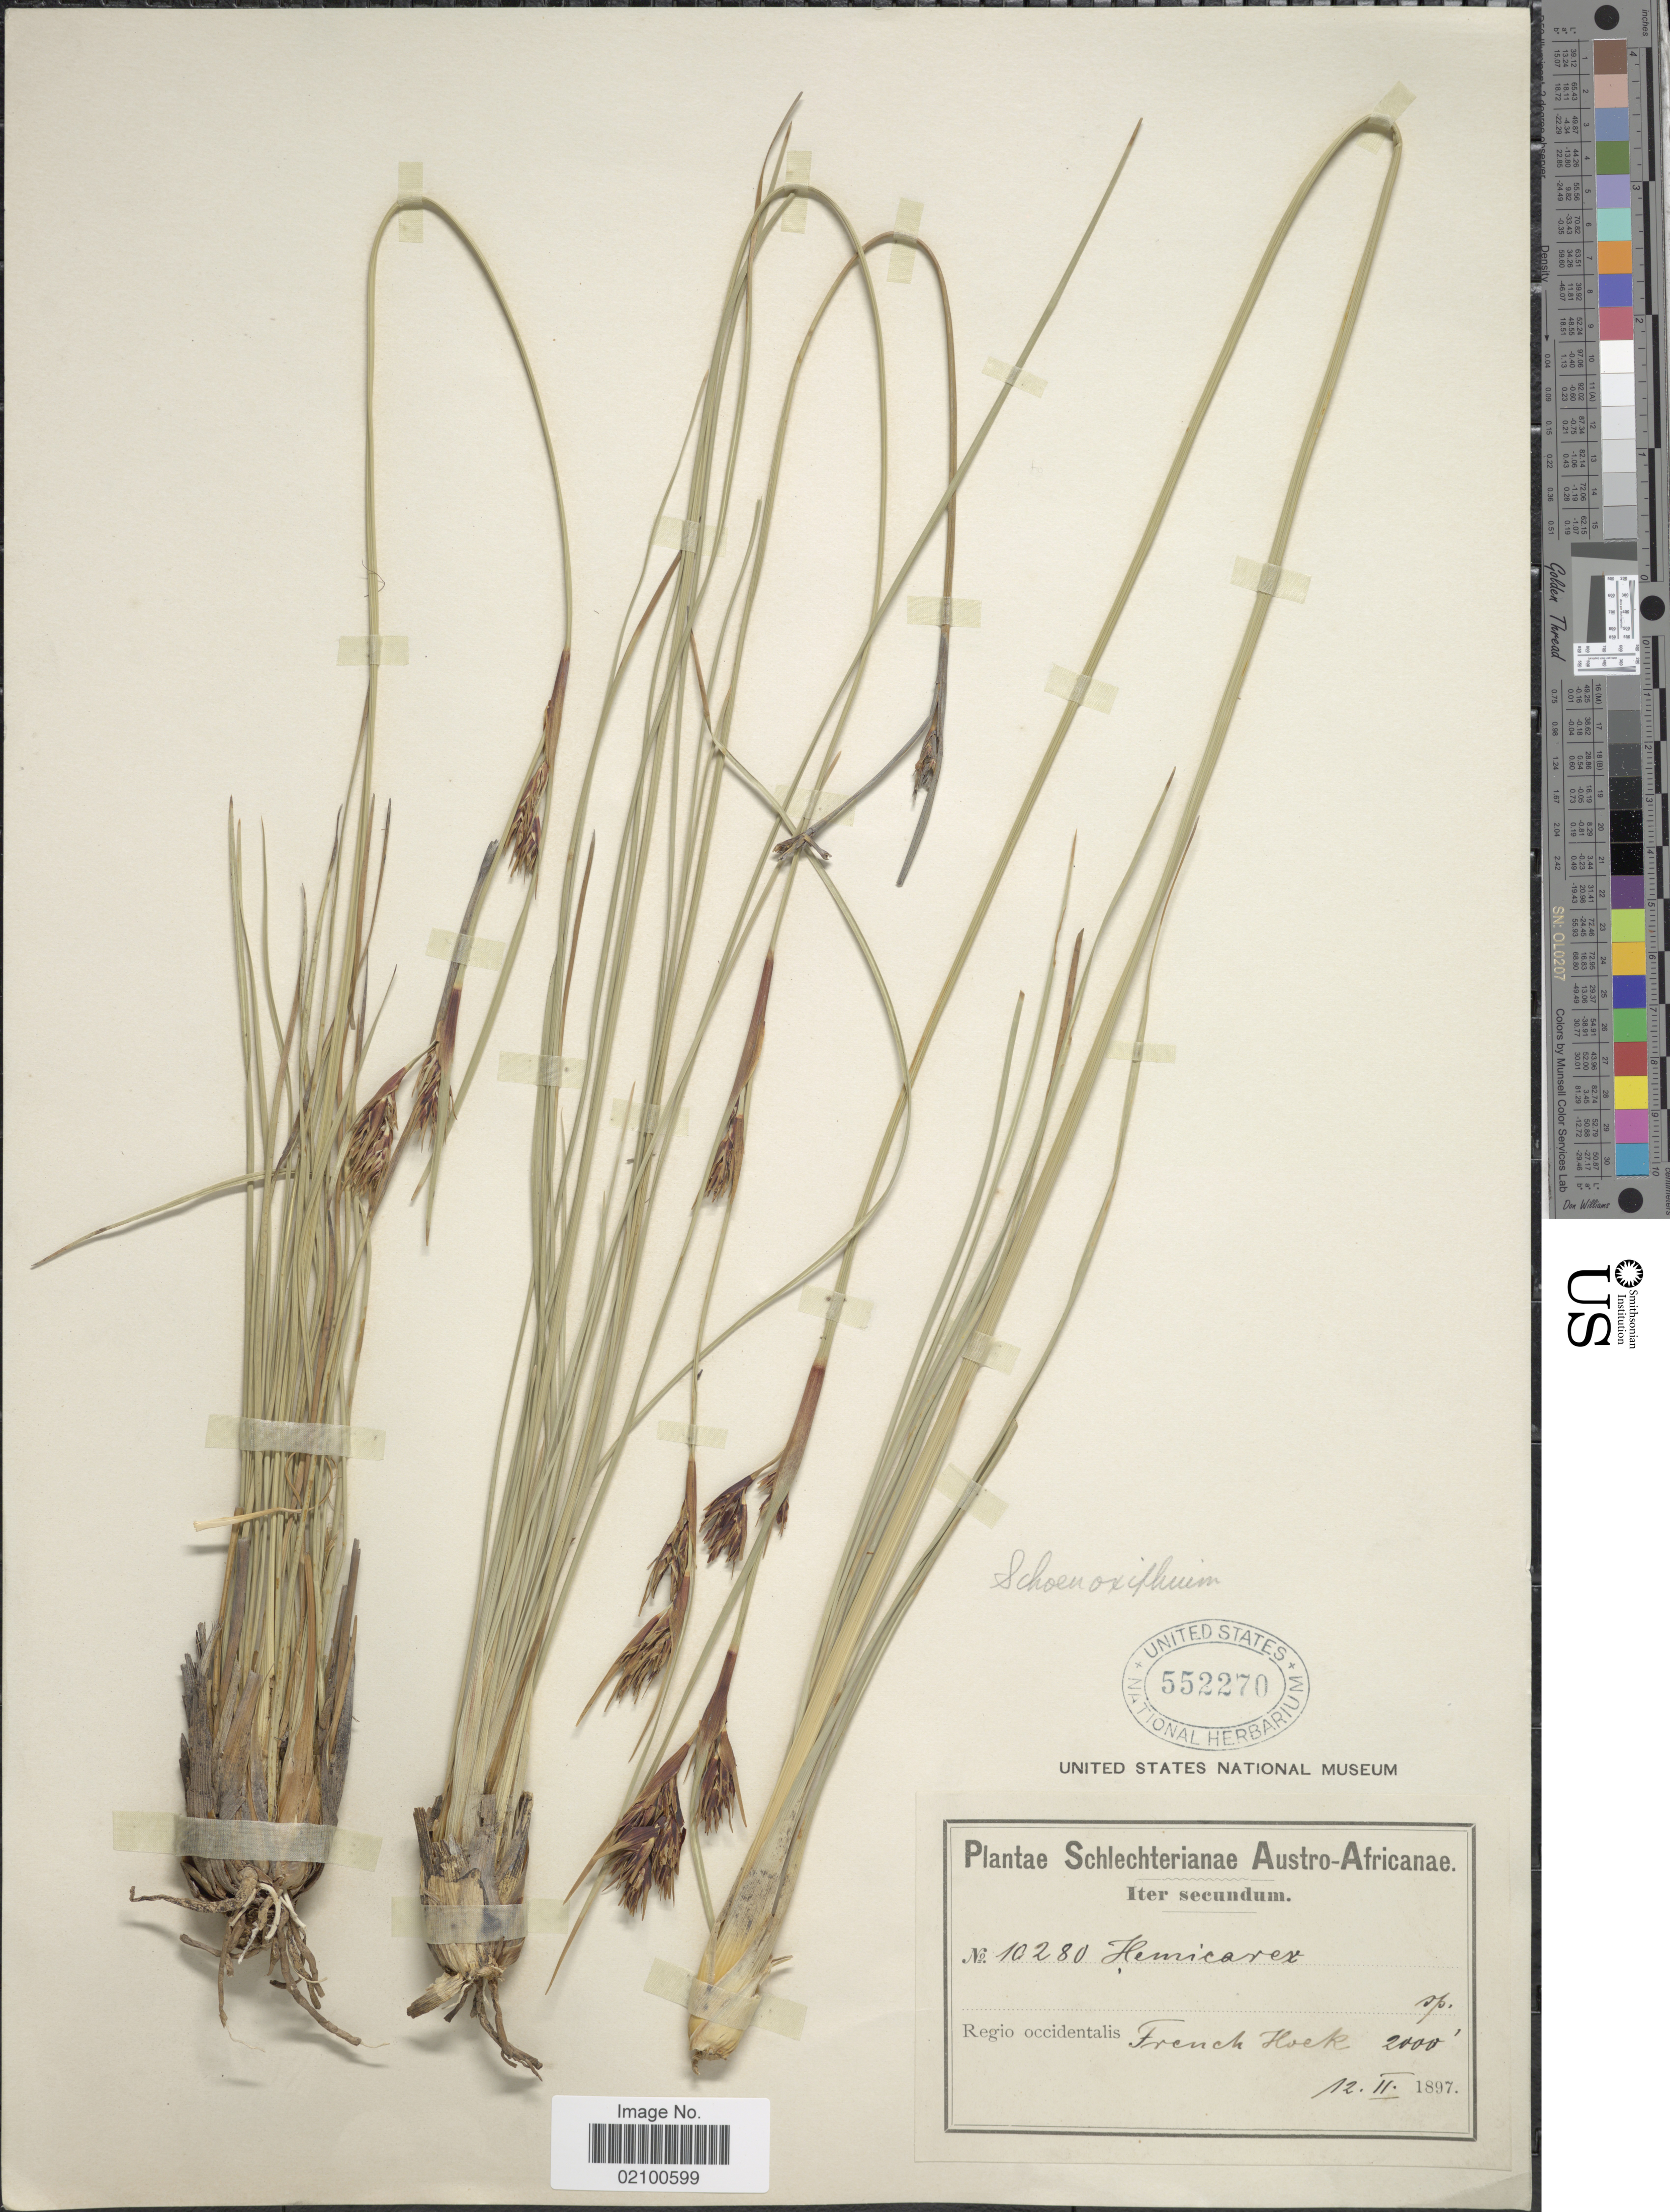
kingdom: Plantae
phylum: Tracheophyta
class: Liliopsida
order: Poales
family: Cyperaceae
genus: Cyathocoma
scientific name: Cyathocoma hexandra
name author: (Nees) Browning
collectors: Schlechter, --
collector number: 10280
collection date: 1897-02-12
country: South Africa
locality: Austro-Africanae, regio occidentalis, French Hoek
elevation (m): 610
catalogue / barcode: US 552270